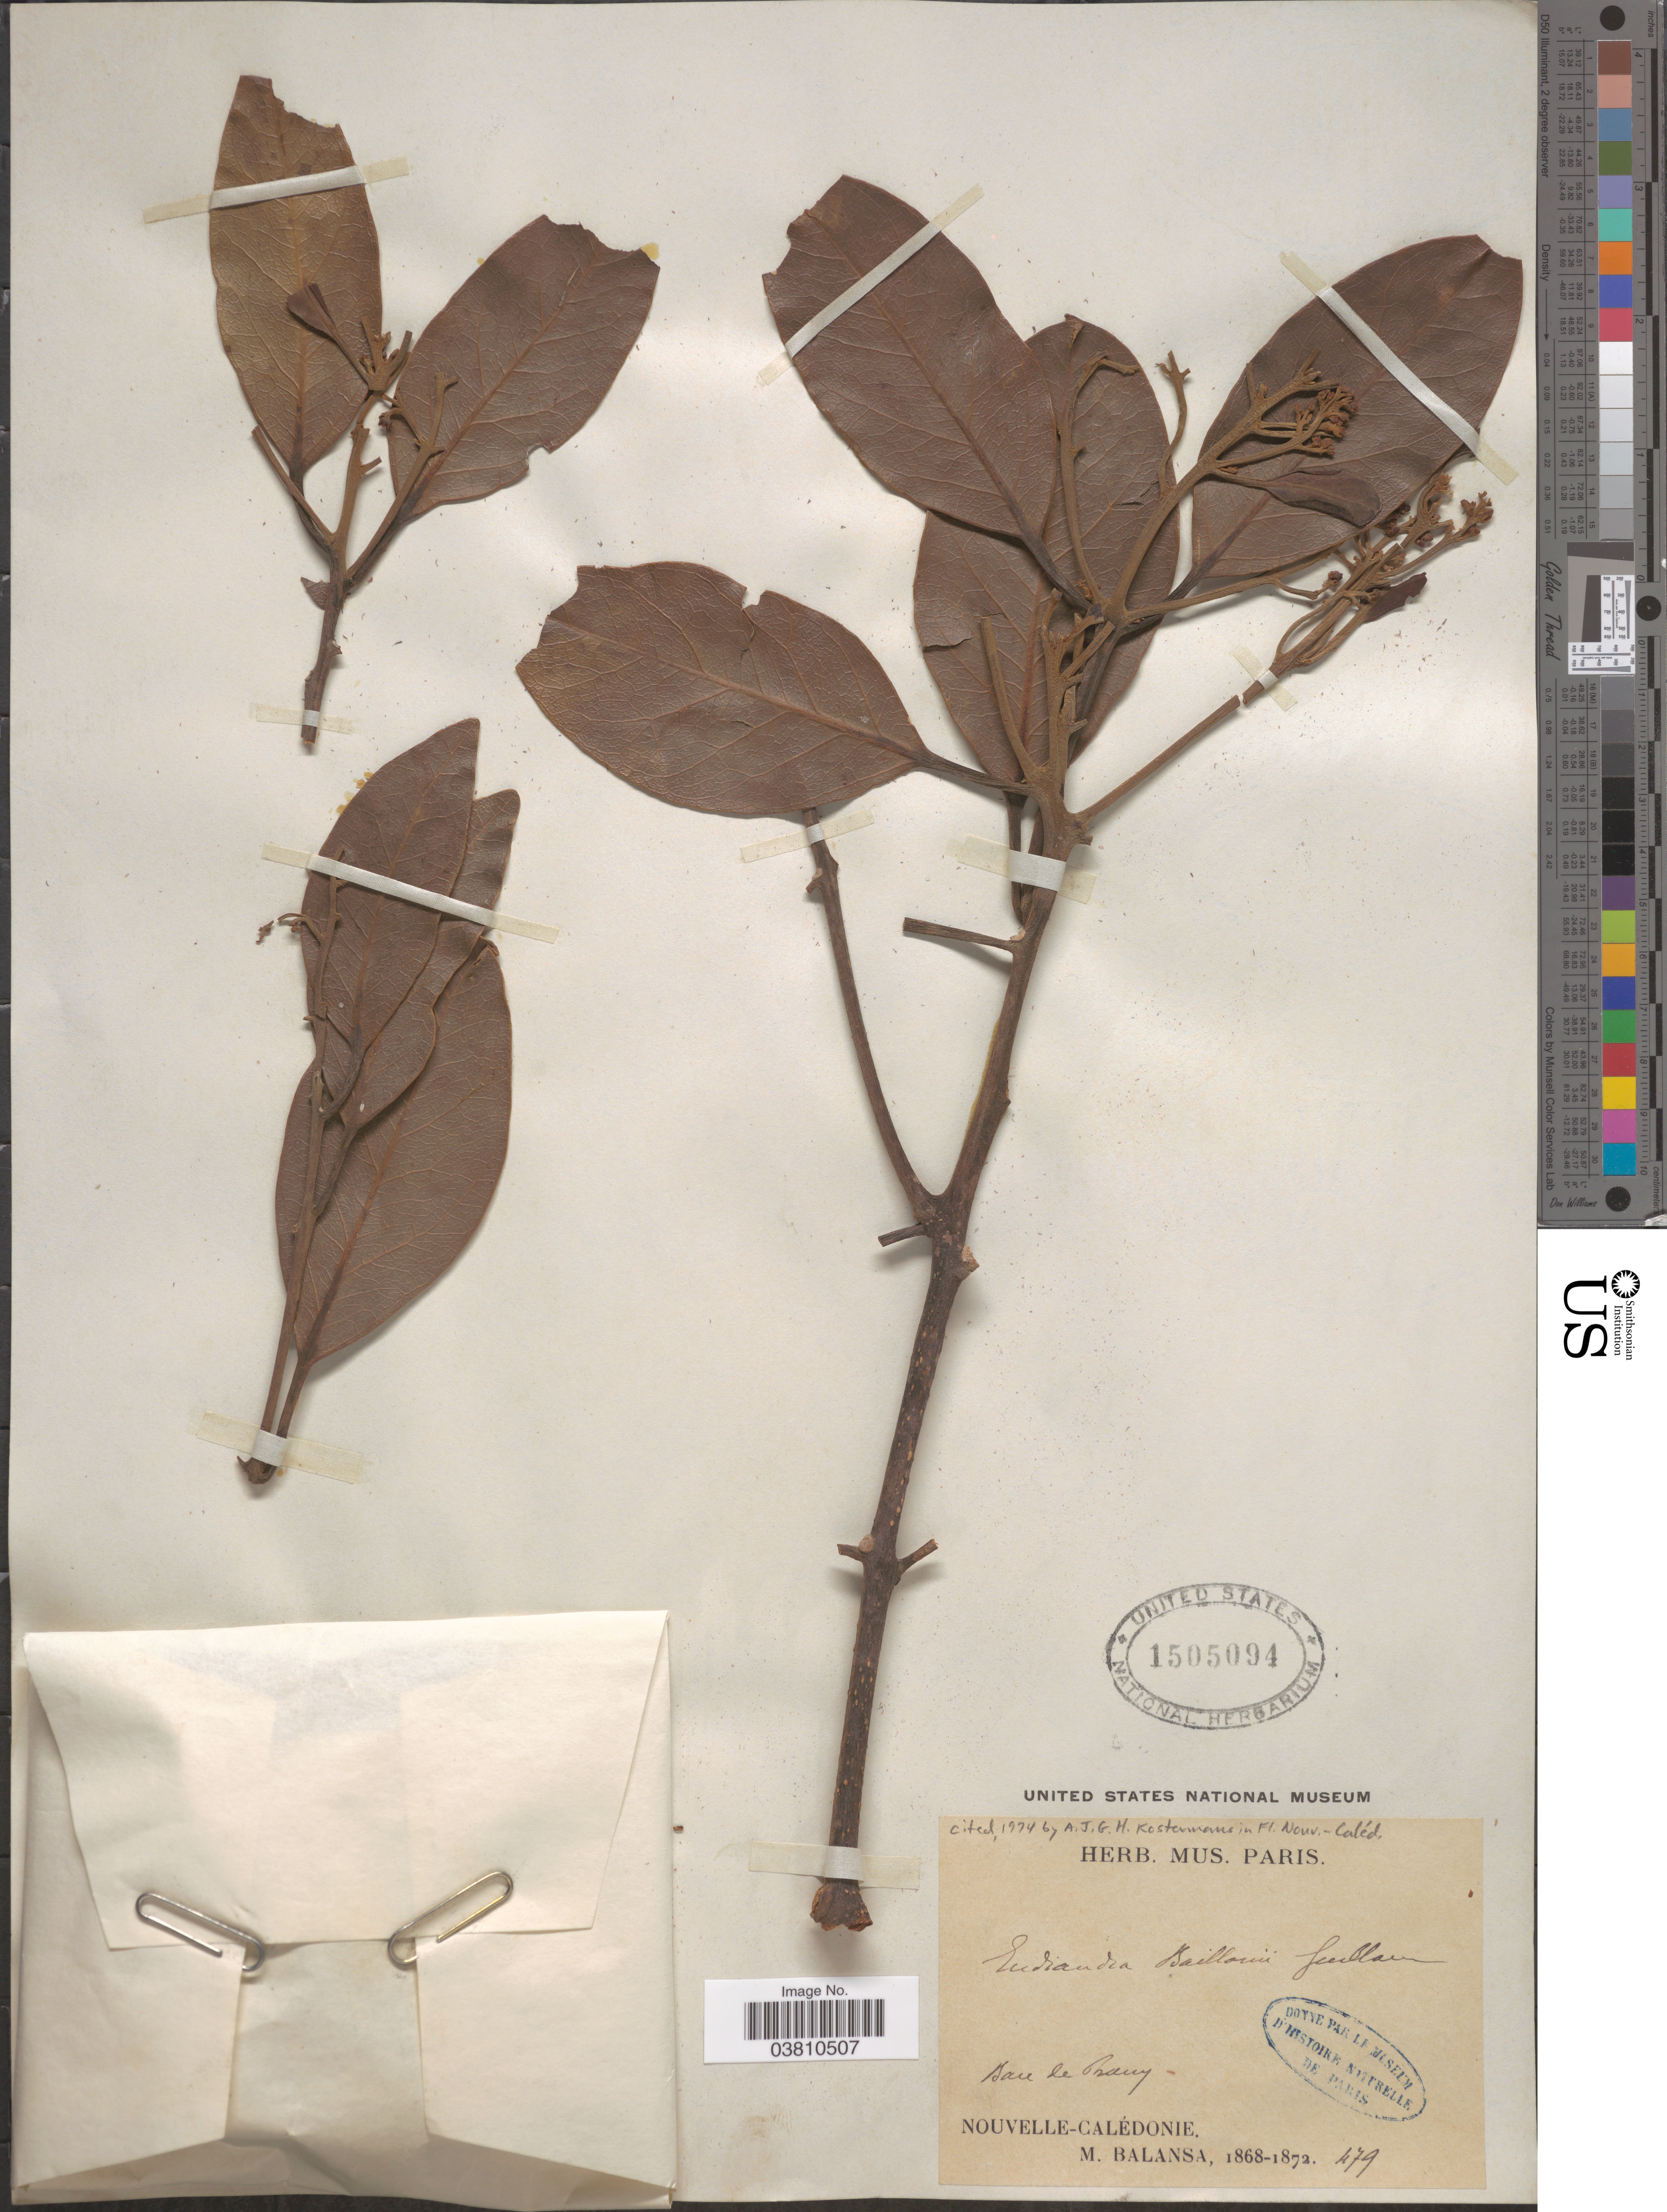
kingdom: Plantae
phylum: Tracheophyta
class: Magnoliopsida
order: Laurales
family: Lauraceae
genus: Endiandra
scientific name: Endiandra baillonii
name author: Guillaumin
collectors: B. Balansa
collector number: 479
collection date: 1868/1872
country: New Caledonia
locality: Baie le Prony. [interpreted]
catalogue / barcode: US 1505094